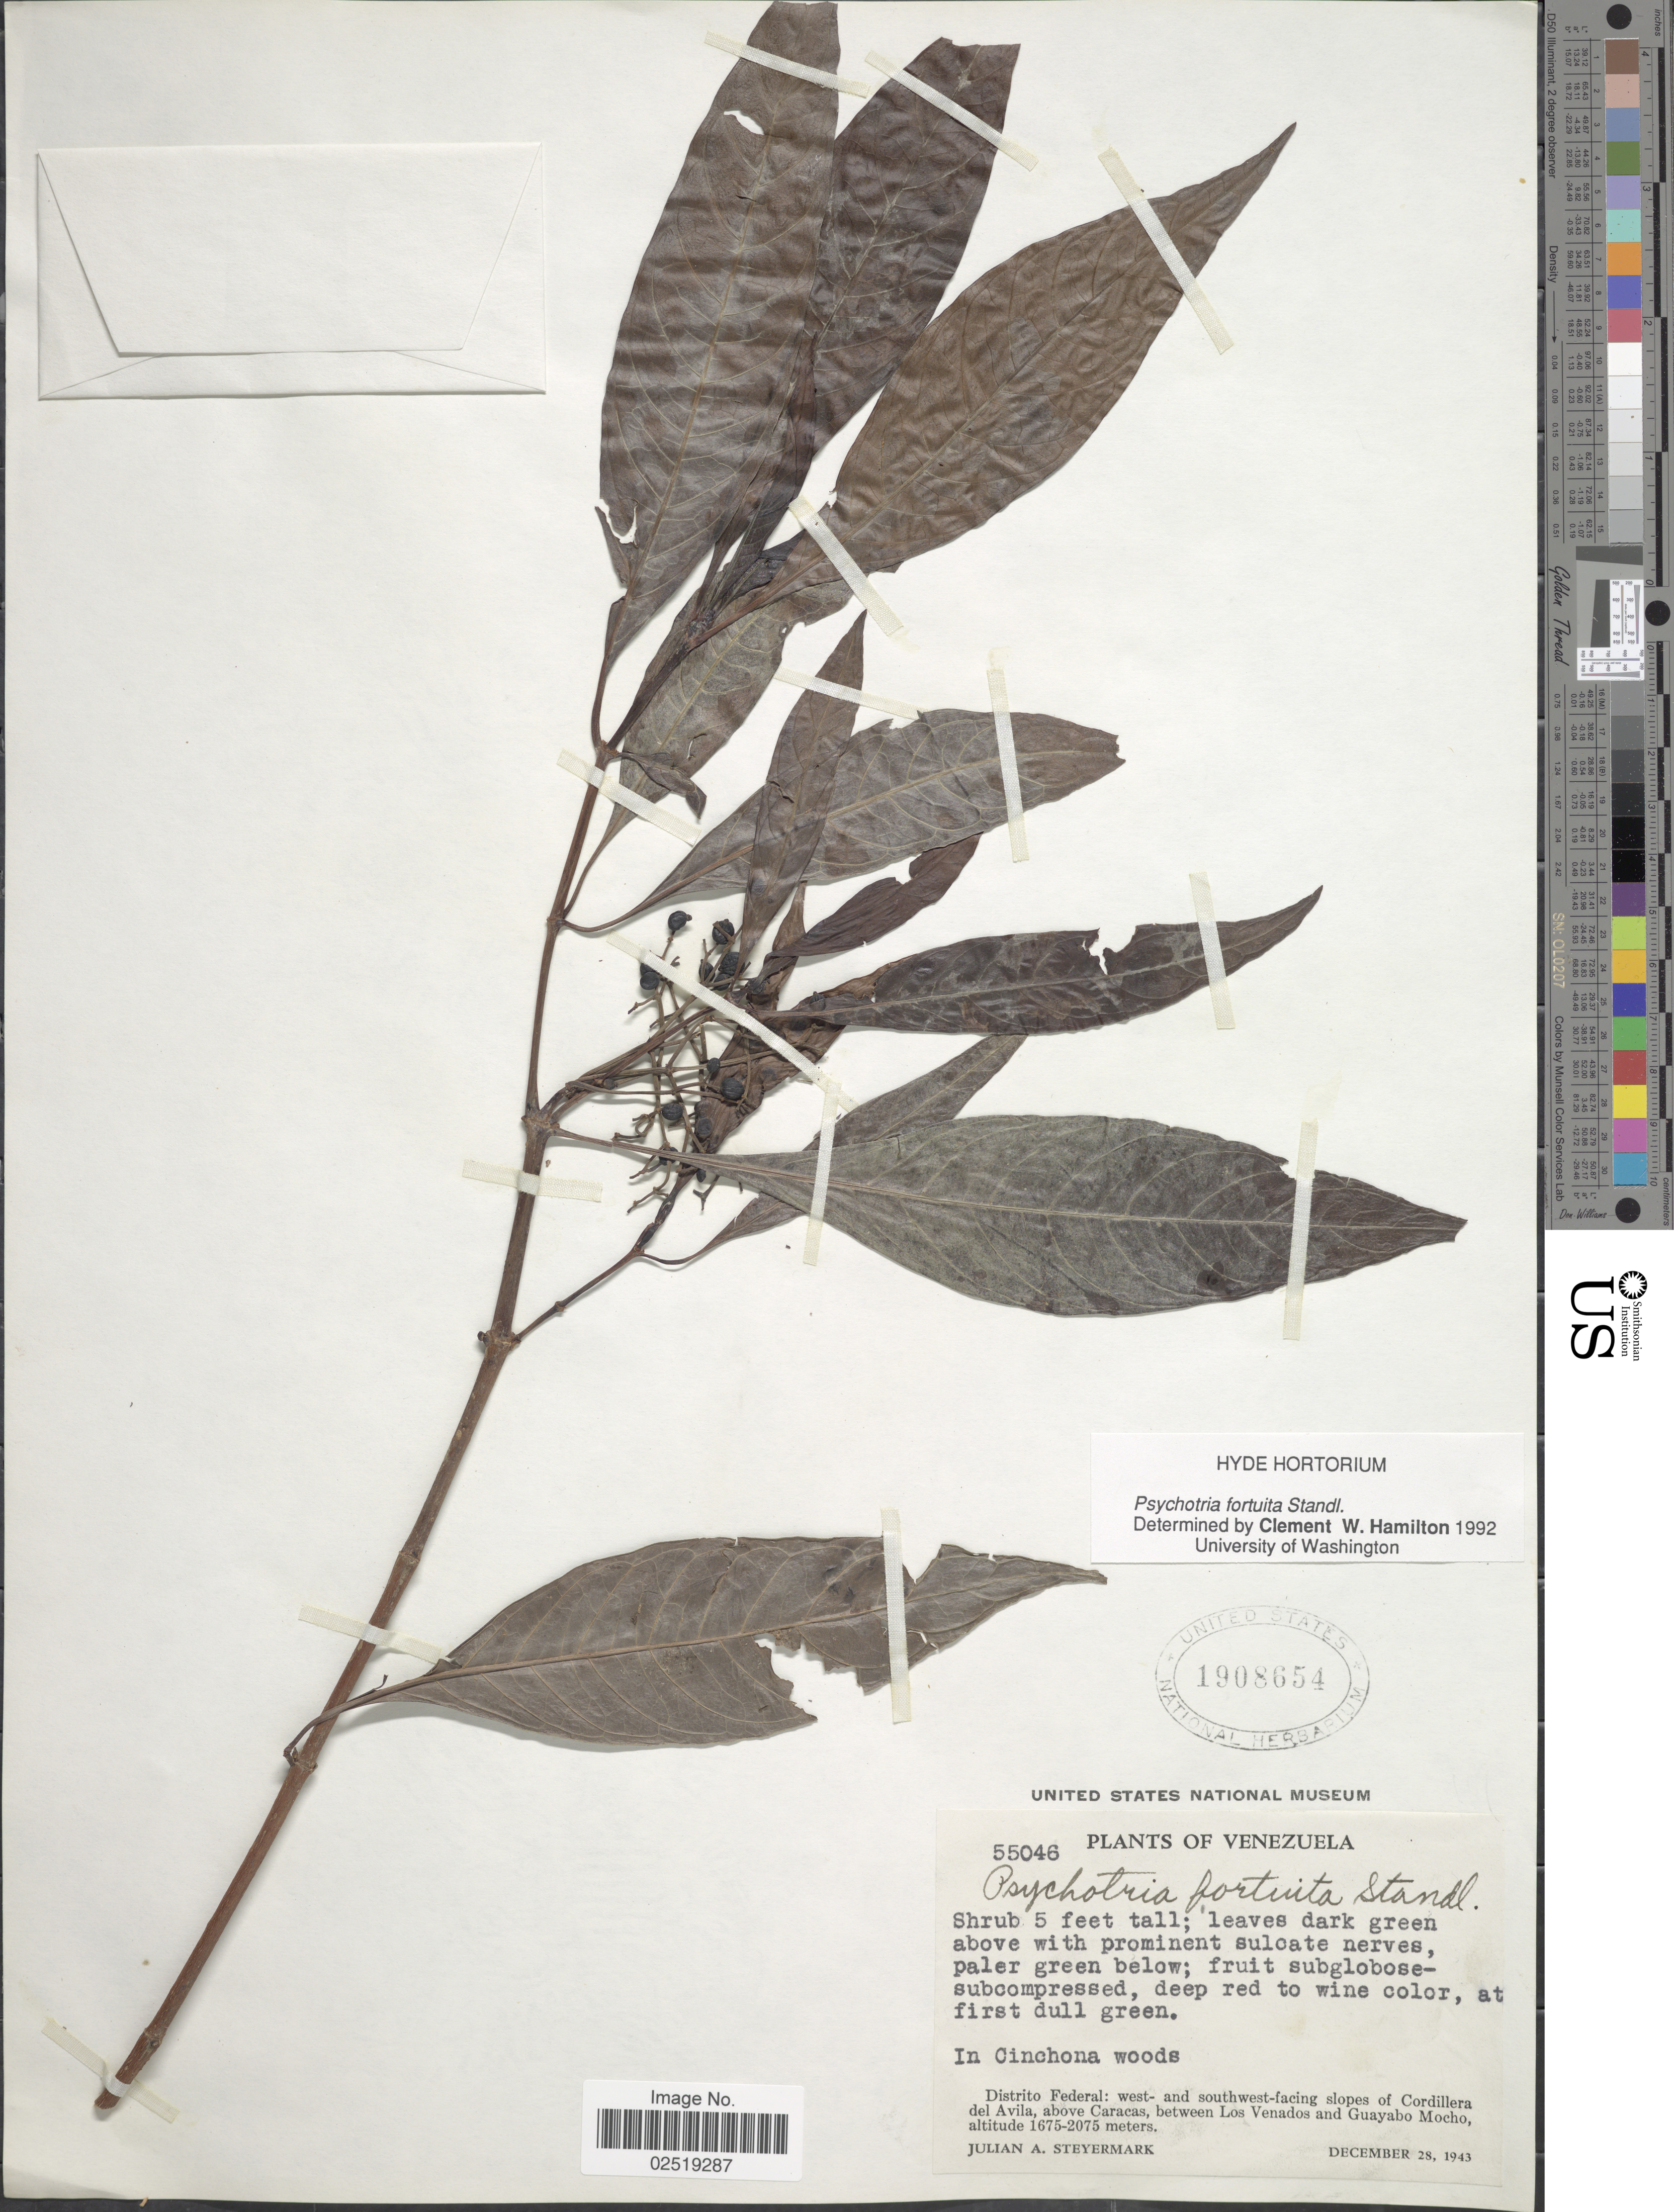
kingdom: Plantae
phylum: Tracheophyta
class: Magnoliopsida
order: Gentianales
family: Rubiaceae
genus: Psychotria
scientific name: Psychotria fortuita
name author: Standl.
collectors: J. Steyermark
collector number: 55046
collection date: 1943-12-28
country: Venezuela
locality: Distrito Federal: west- and southwest-facing slopes of Cordillera del Avila, above Caracas, between Los Venados and Guayabo Mocho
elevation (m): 1675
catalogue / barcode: US 1908654